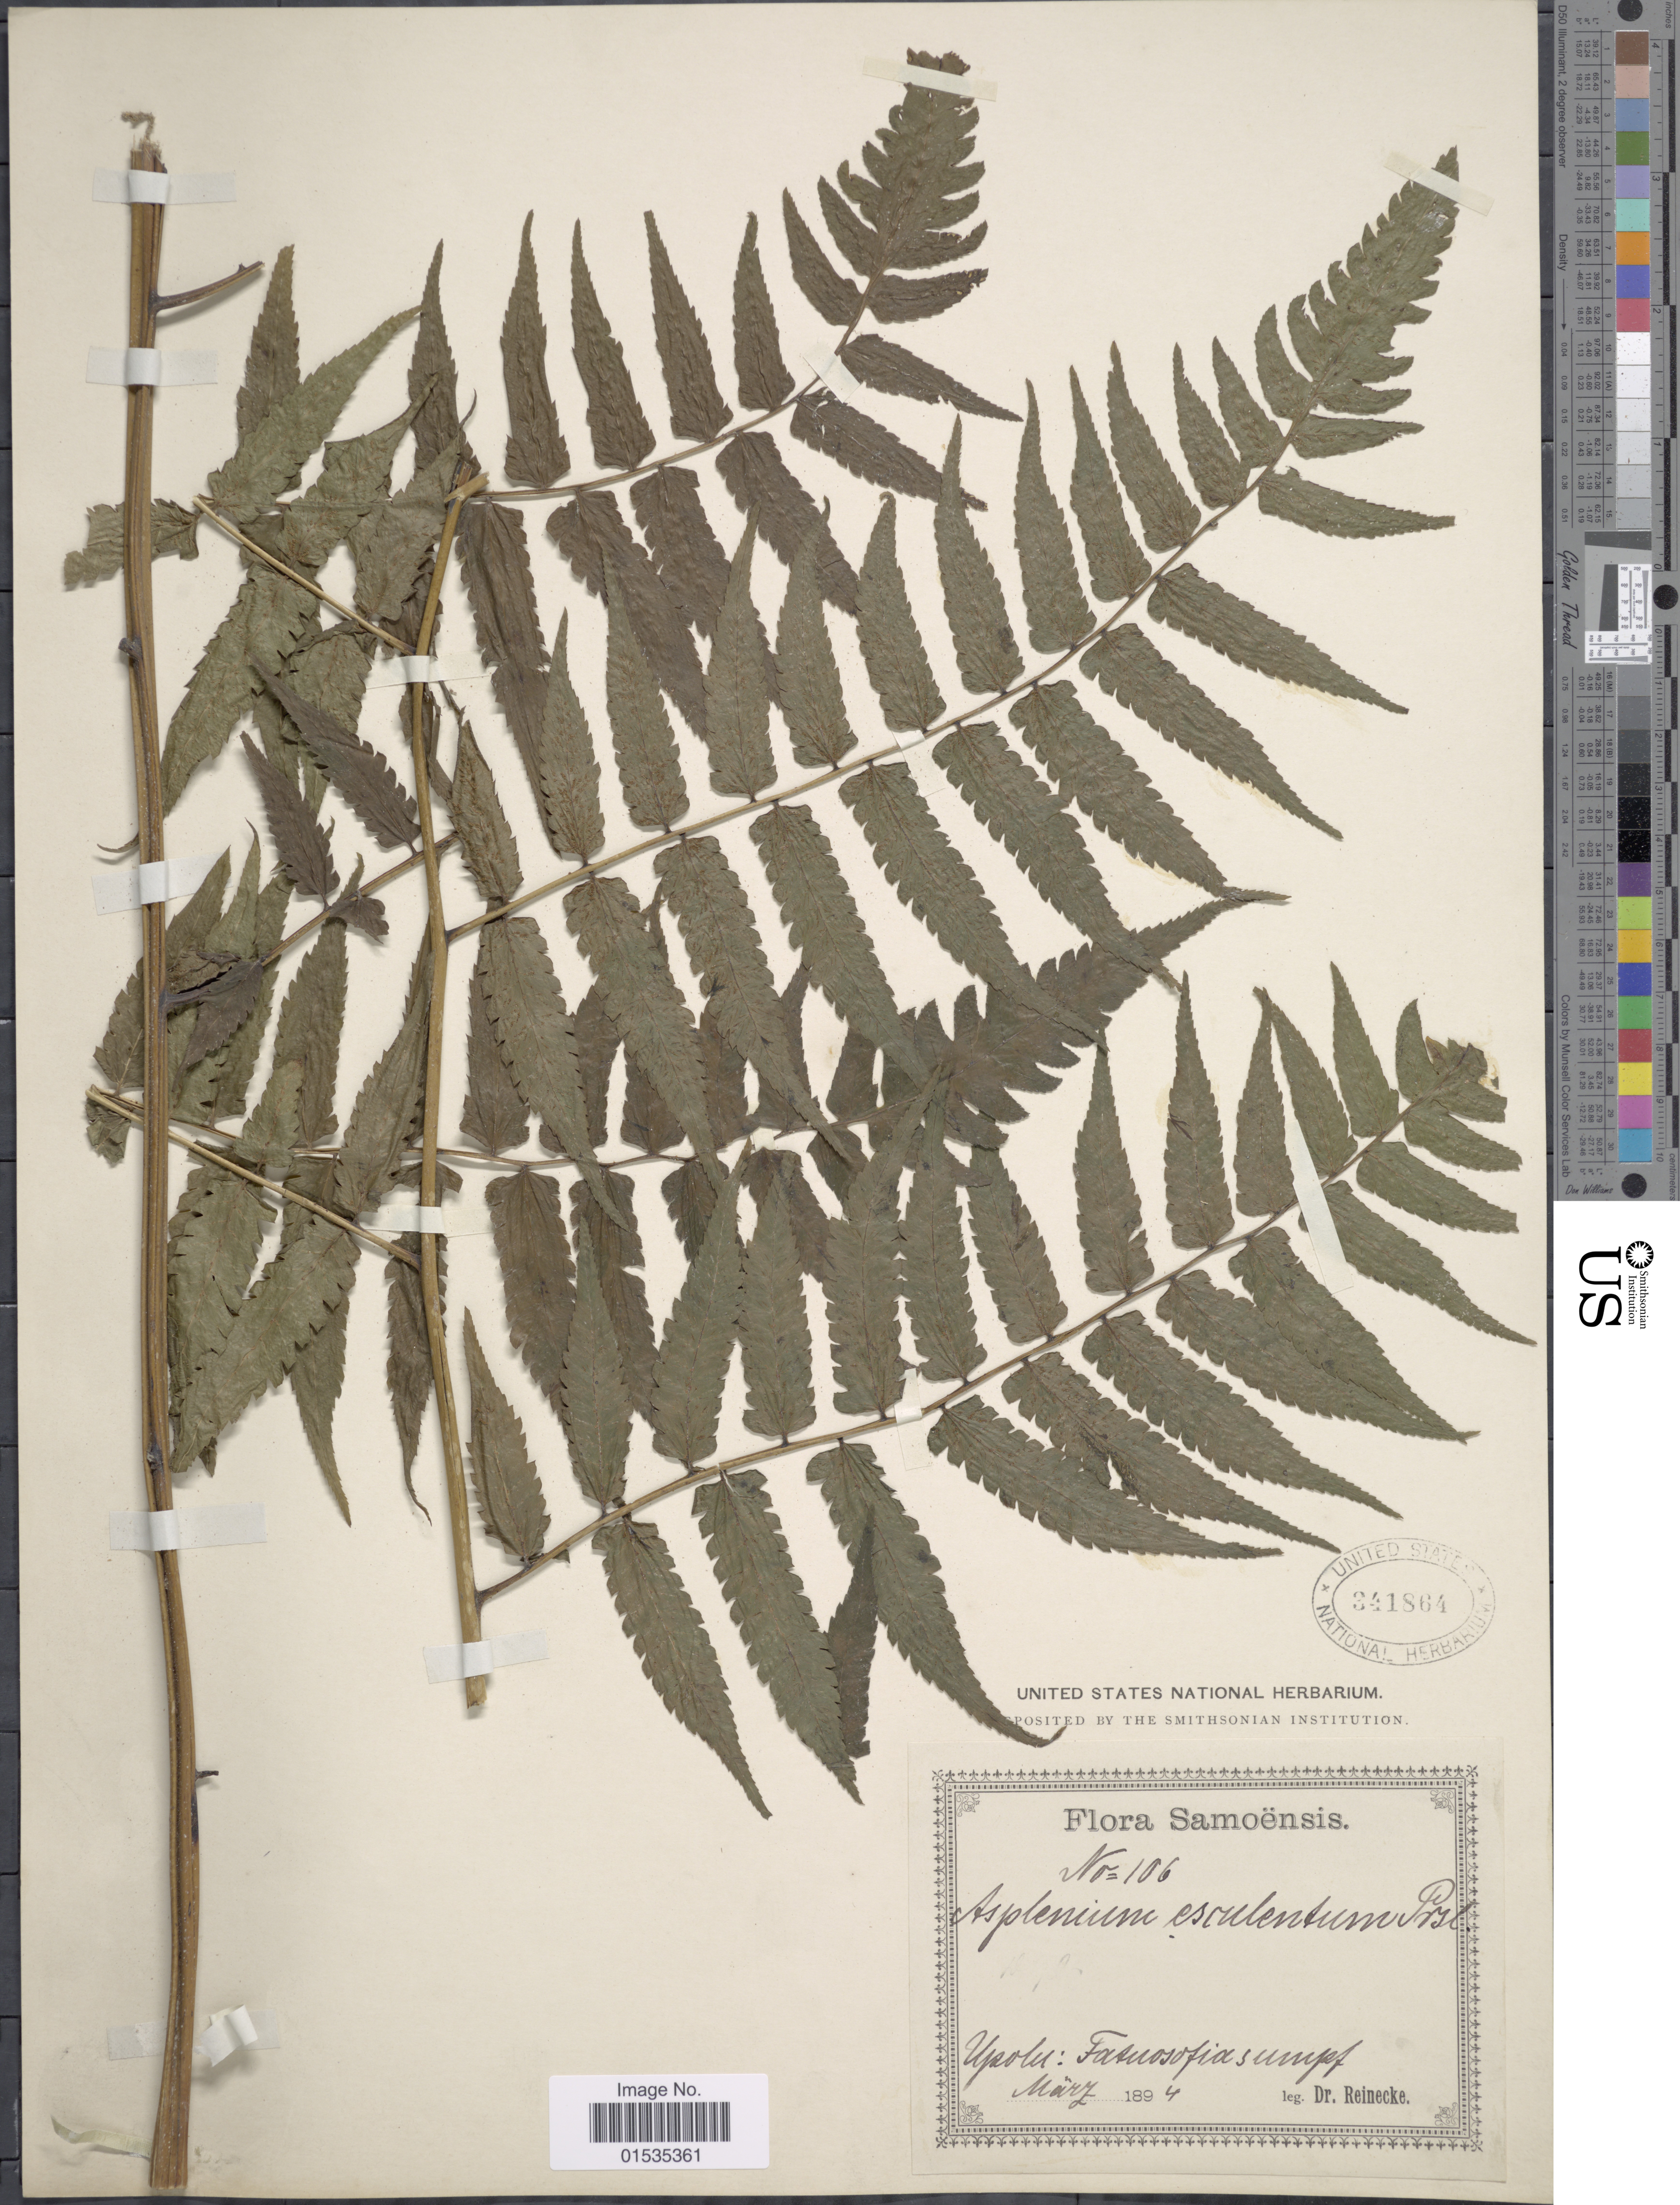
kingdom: Plantae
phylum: Tracheophyta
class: Polypodiopsida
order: Polypodiales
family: Athyriaceae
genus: Diplazium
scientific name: Diplazium esculentum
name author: (Retz.) Sw.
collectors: -- Reinecke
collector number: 106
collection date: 1894-03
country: Samoa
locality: Upolu: Fatuosofia umpf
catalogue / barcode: US 341864